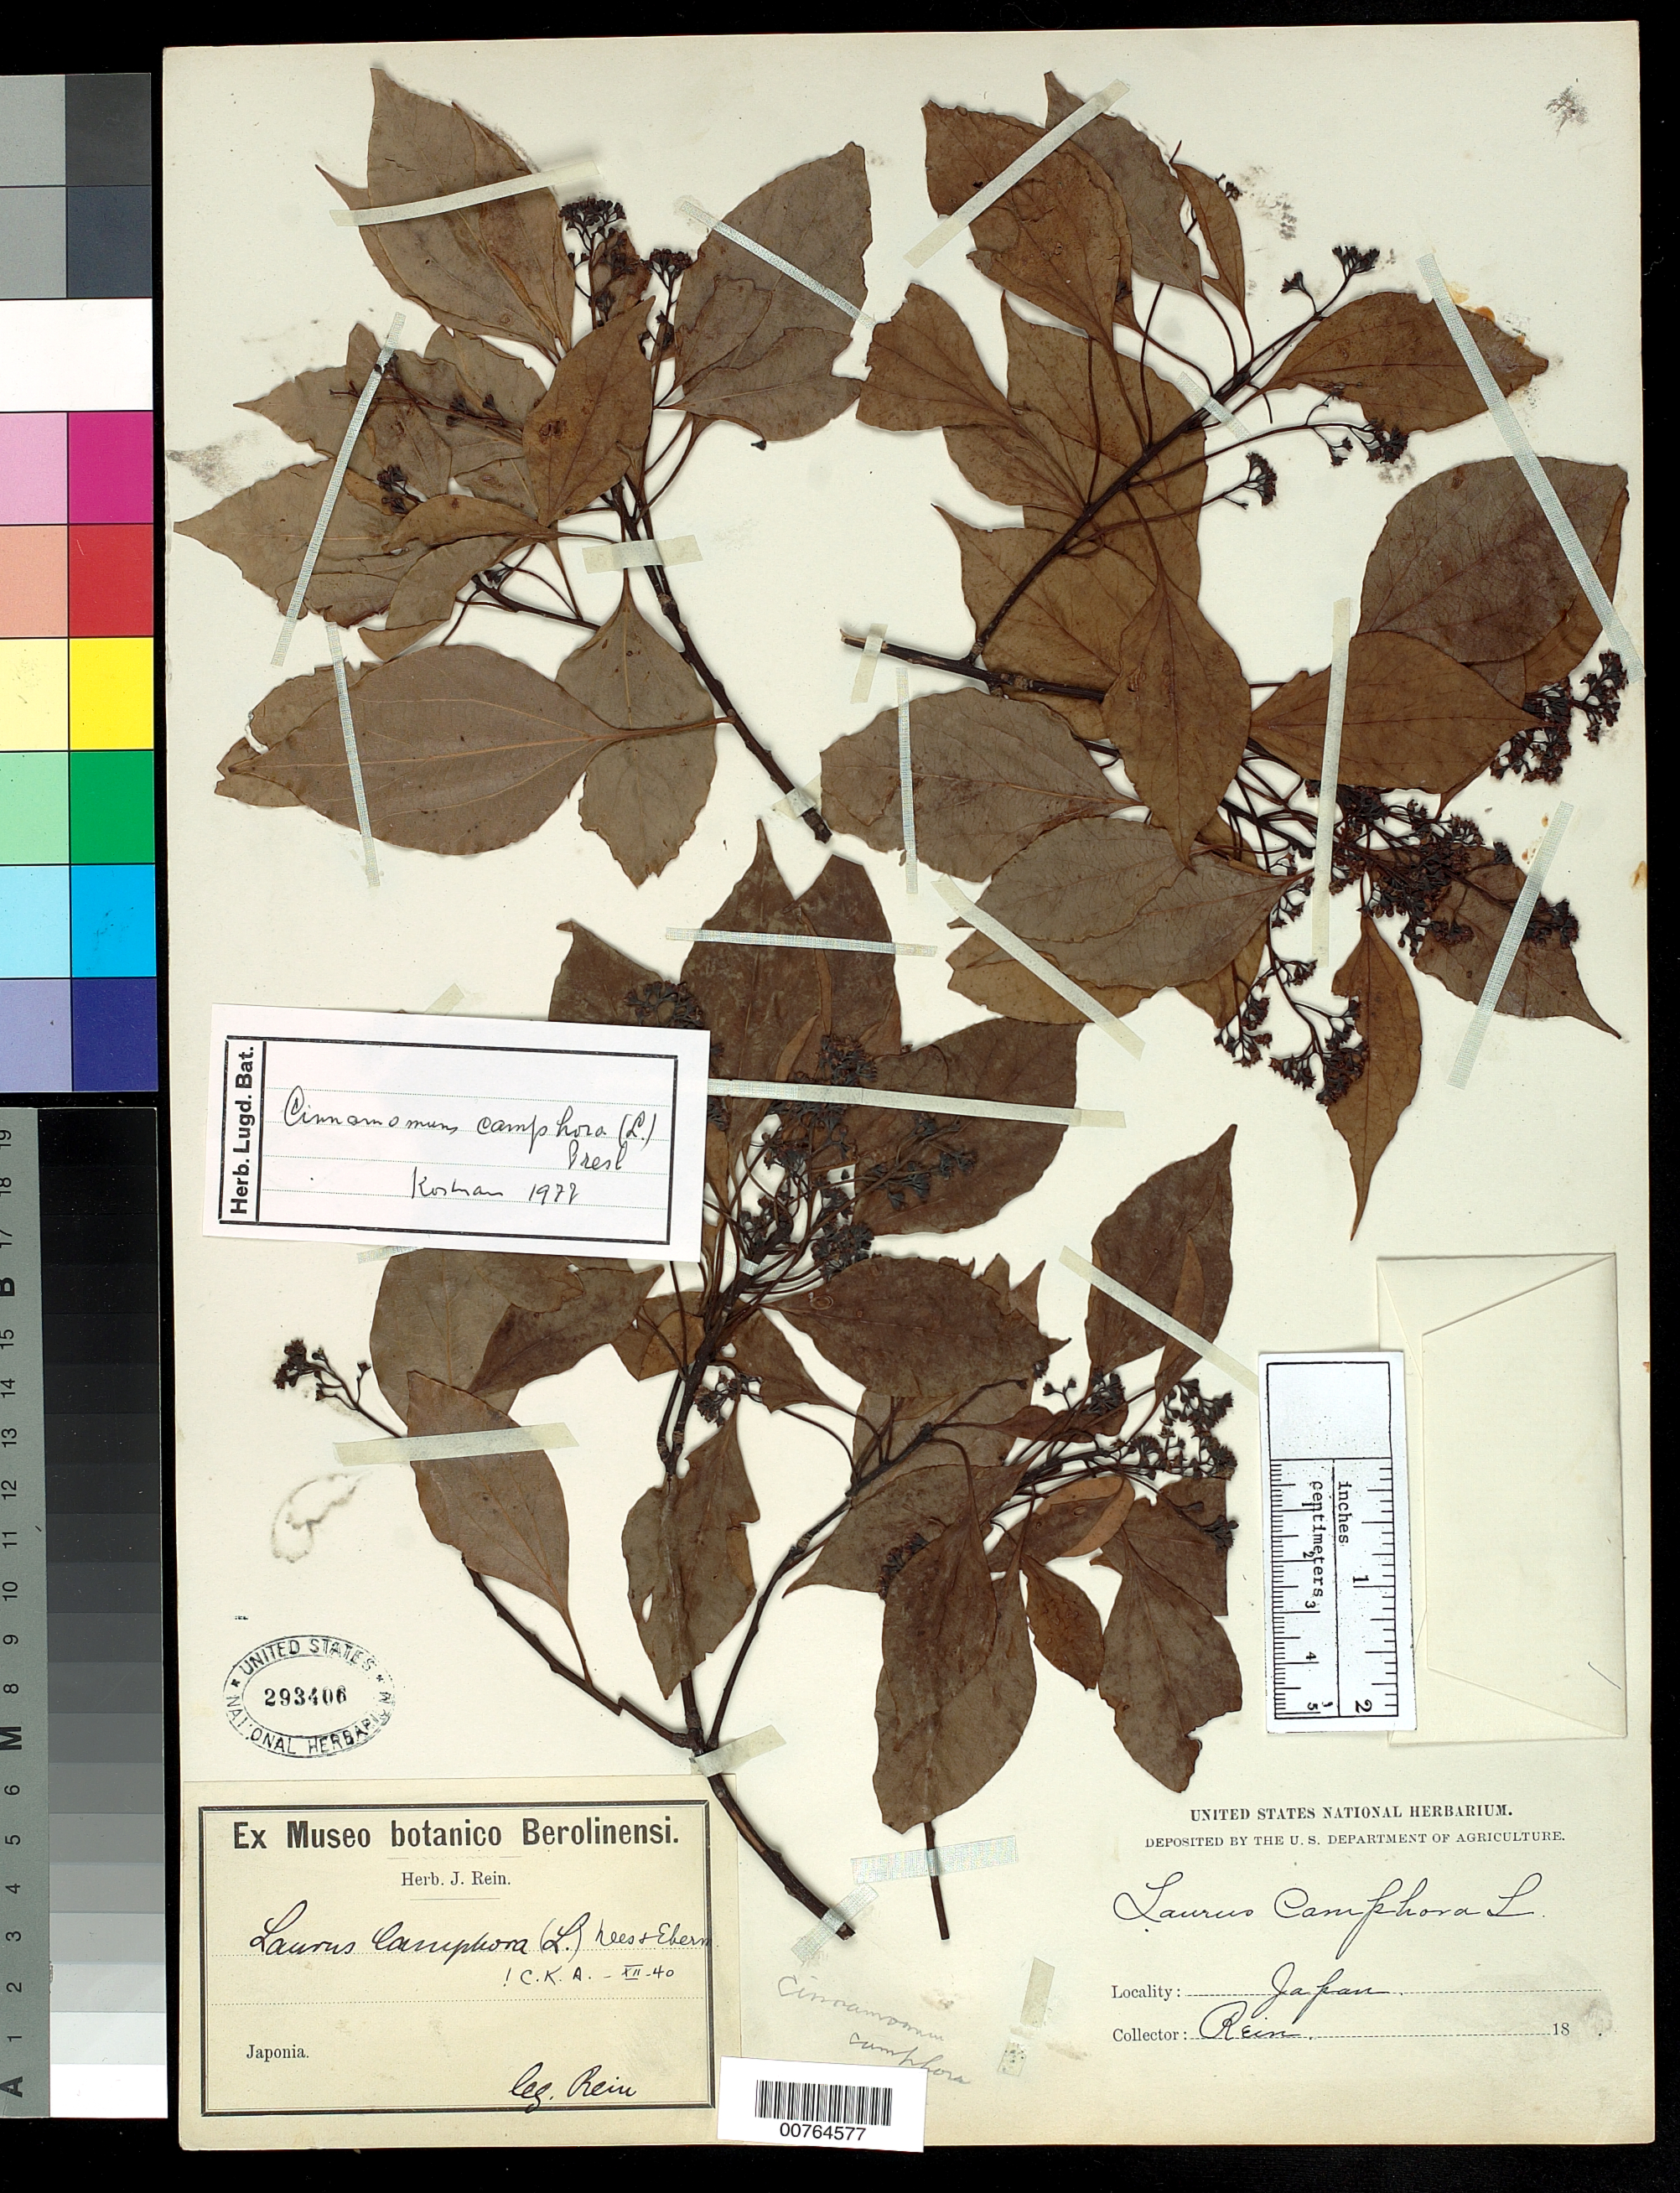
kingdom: Plantae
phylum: Tracheophyta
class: Magnoliopsida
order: Laurales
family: Lauraceae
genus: Cinnamomum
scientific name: Cinnamomum camphora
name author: (L.) J. Presl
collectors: J. Rein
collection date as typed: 18--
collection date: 1800/1899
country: Japan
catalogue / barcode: US 293406